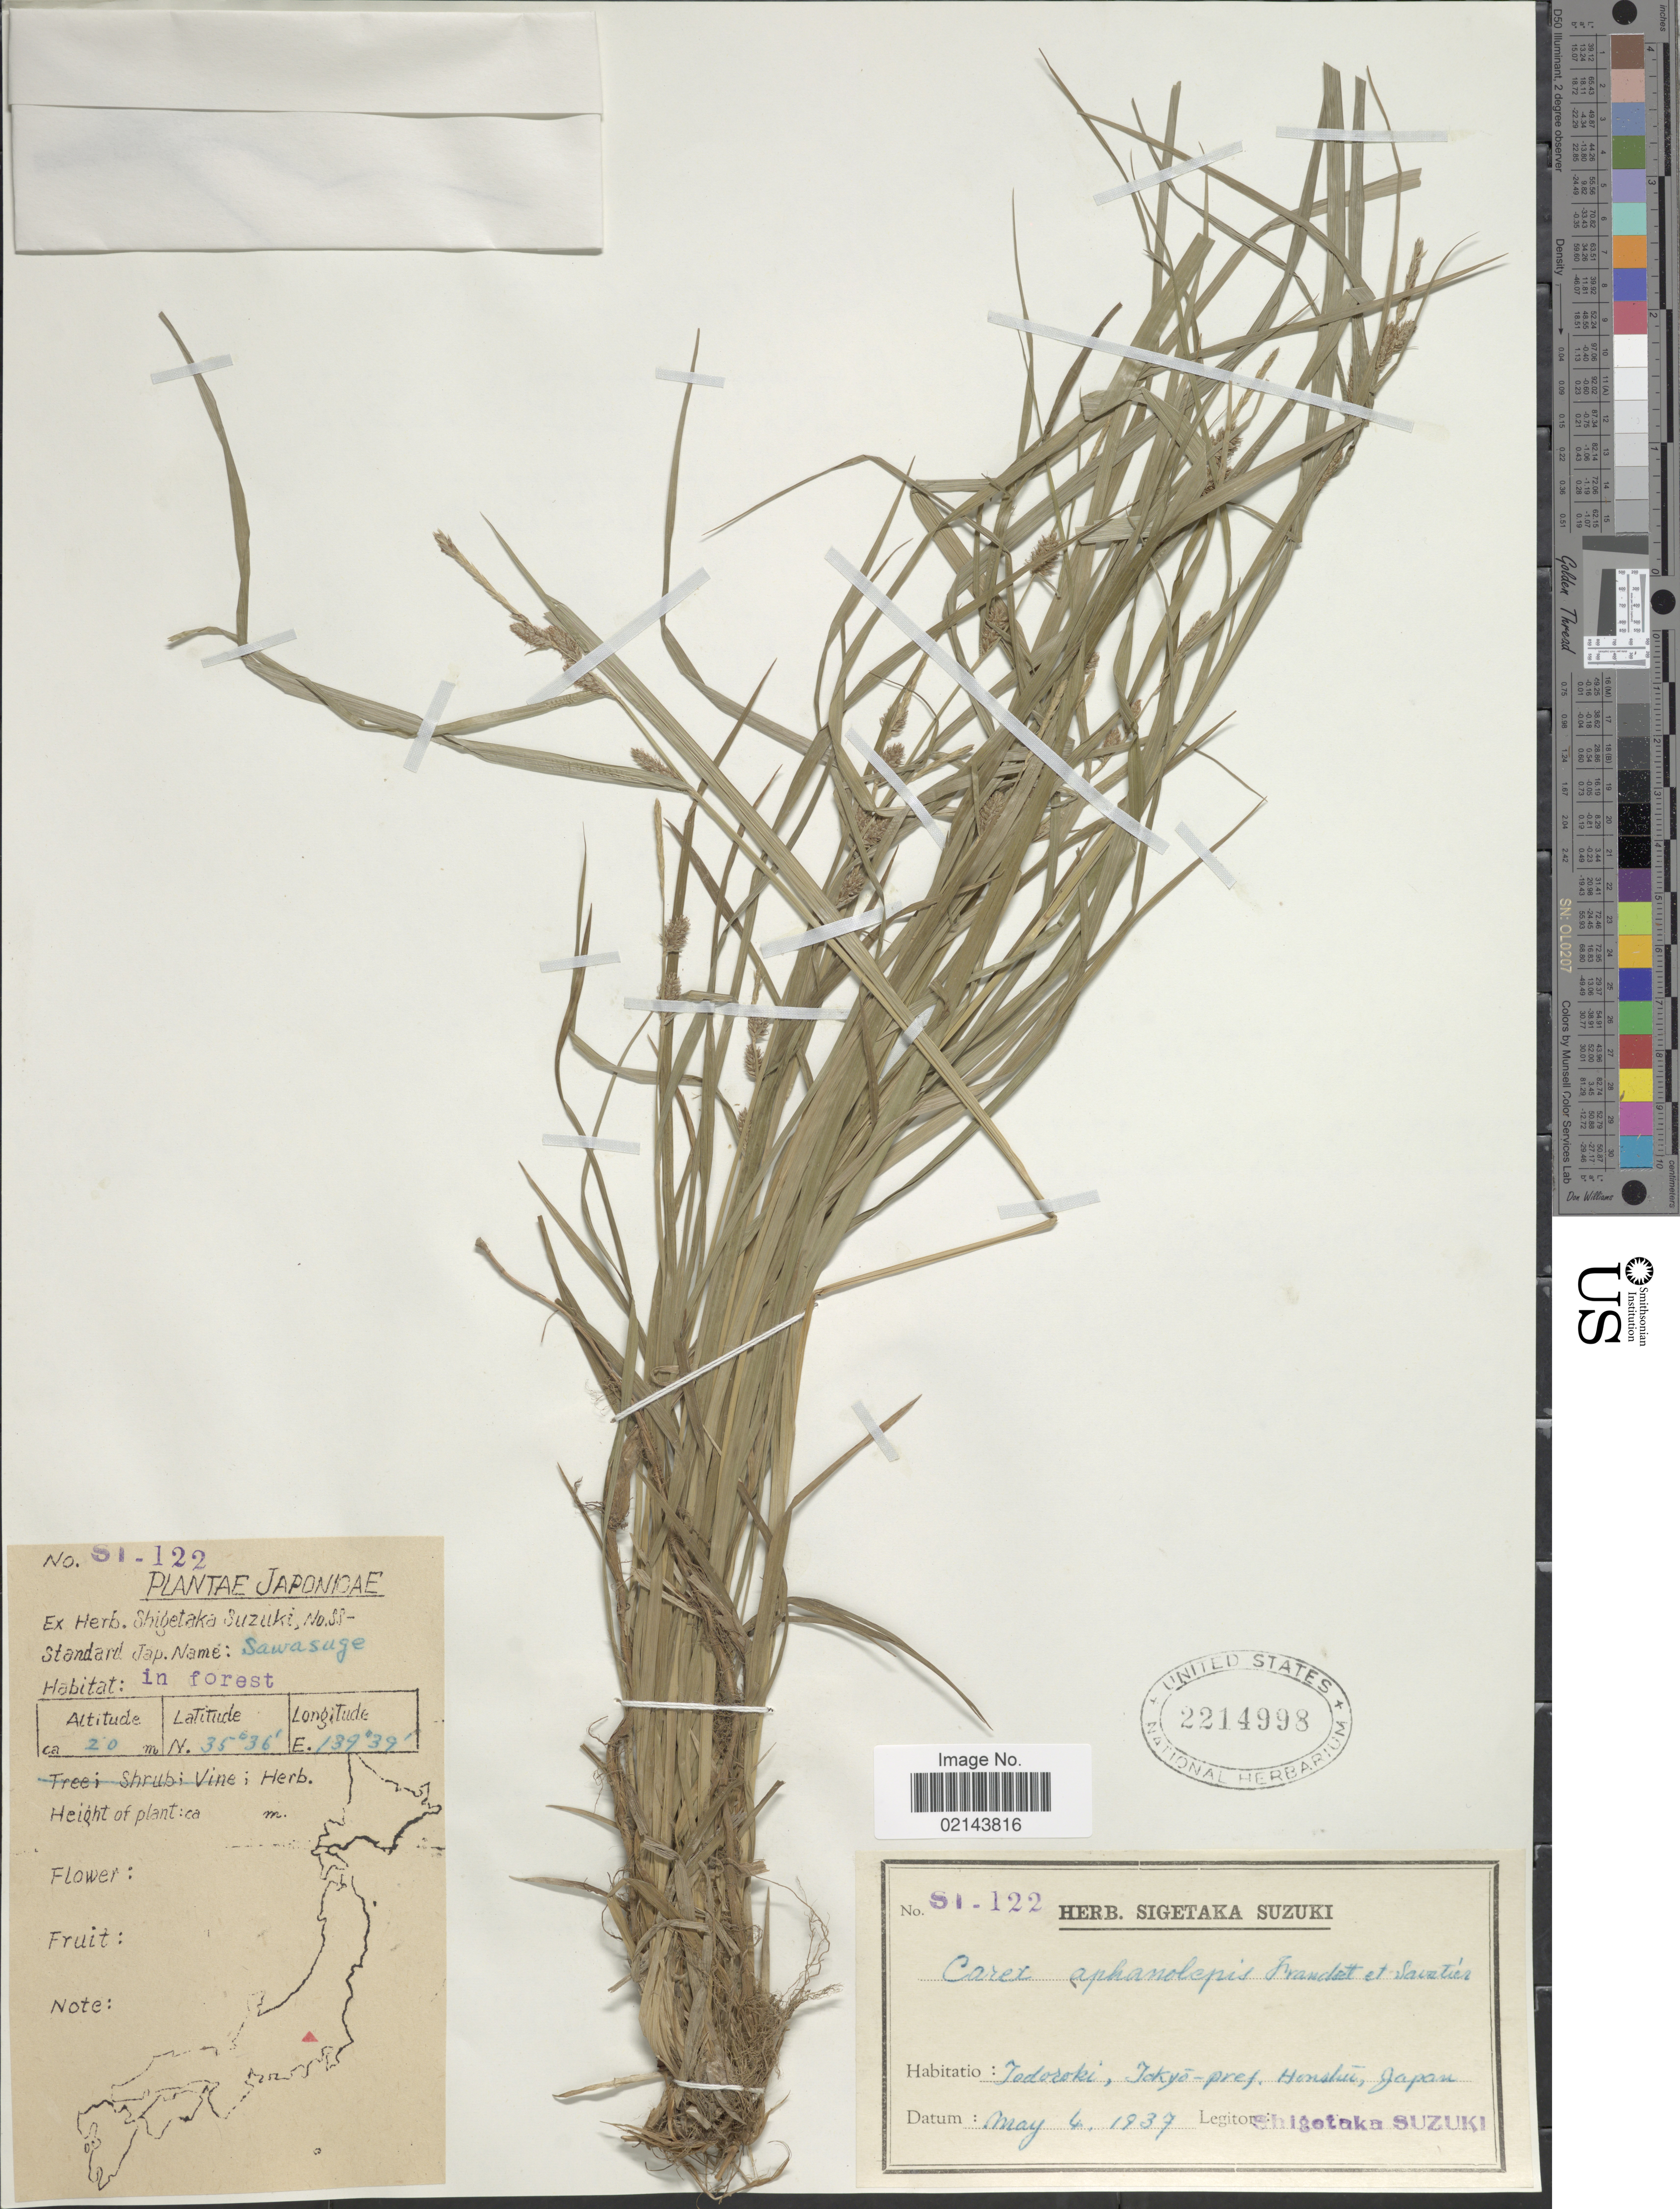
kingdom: Plantae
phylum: Tracheophyta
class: Liliopsida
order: Poales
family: Cyperaceae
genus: Carex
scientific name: Carex aphanolepis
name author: Franch. & Sav.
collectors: S. Suzuki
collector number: S1-122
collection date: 1937-05-06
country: Japan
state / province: Tokyo, Federal City of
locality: Todoroki, Honshu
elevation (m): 20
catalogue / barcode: US 2214998